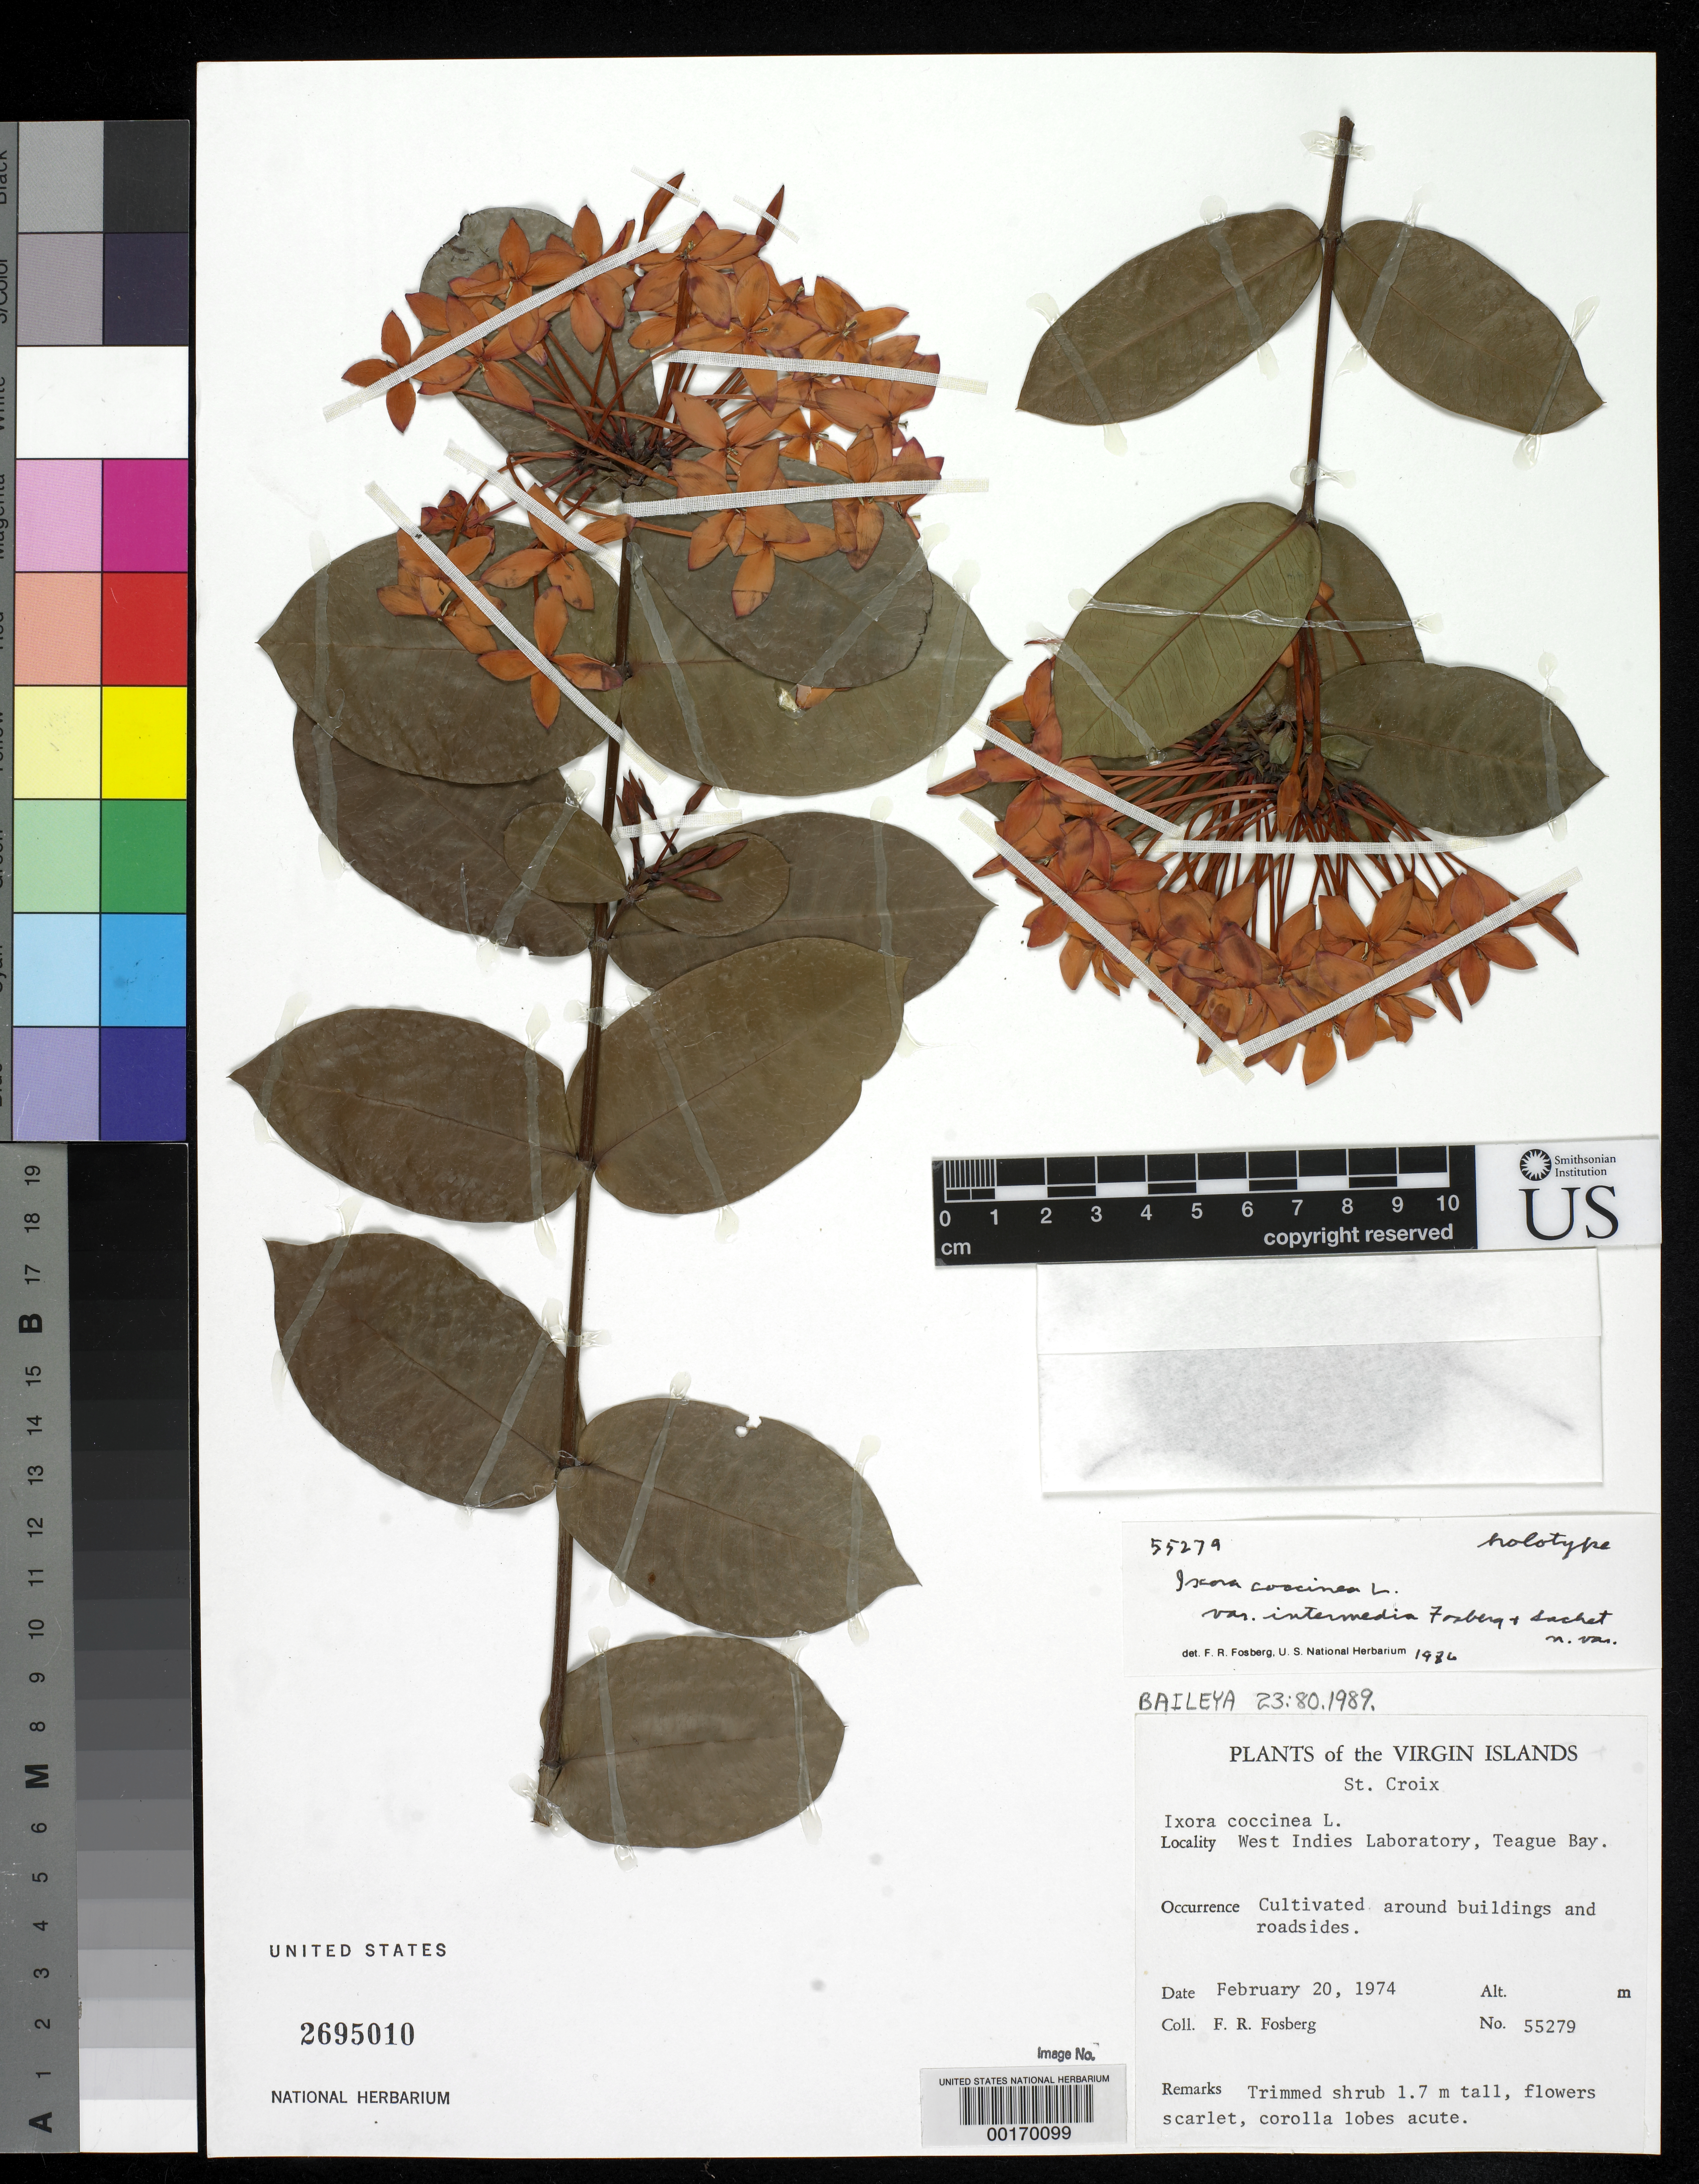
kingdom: Plantae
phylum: Tracheophyta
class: Magnoliopsida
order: Gentianales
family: Rubiaceae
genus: Ixora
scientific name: Ixora coccinea var. intermedia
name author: Fosberg & Sachet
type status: Holotype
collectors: F. R. Fosberg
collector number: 55279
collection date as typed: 20 Feb 1974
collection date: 1974-02-20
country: U.S. Virgin Islands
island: St. Croix Island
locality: West Indies Laboratory, Teague Bay, cultivated around buildings and roadsides.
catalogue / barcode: US 2695010